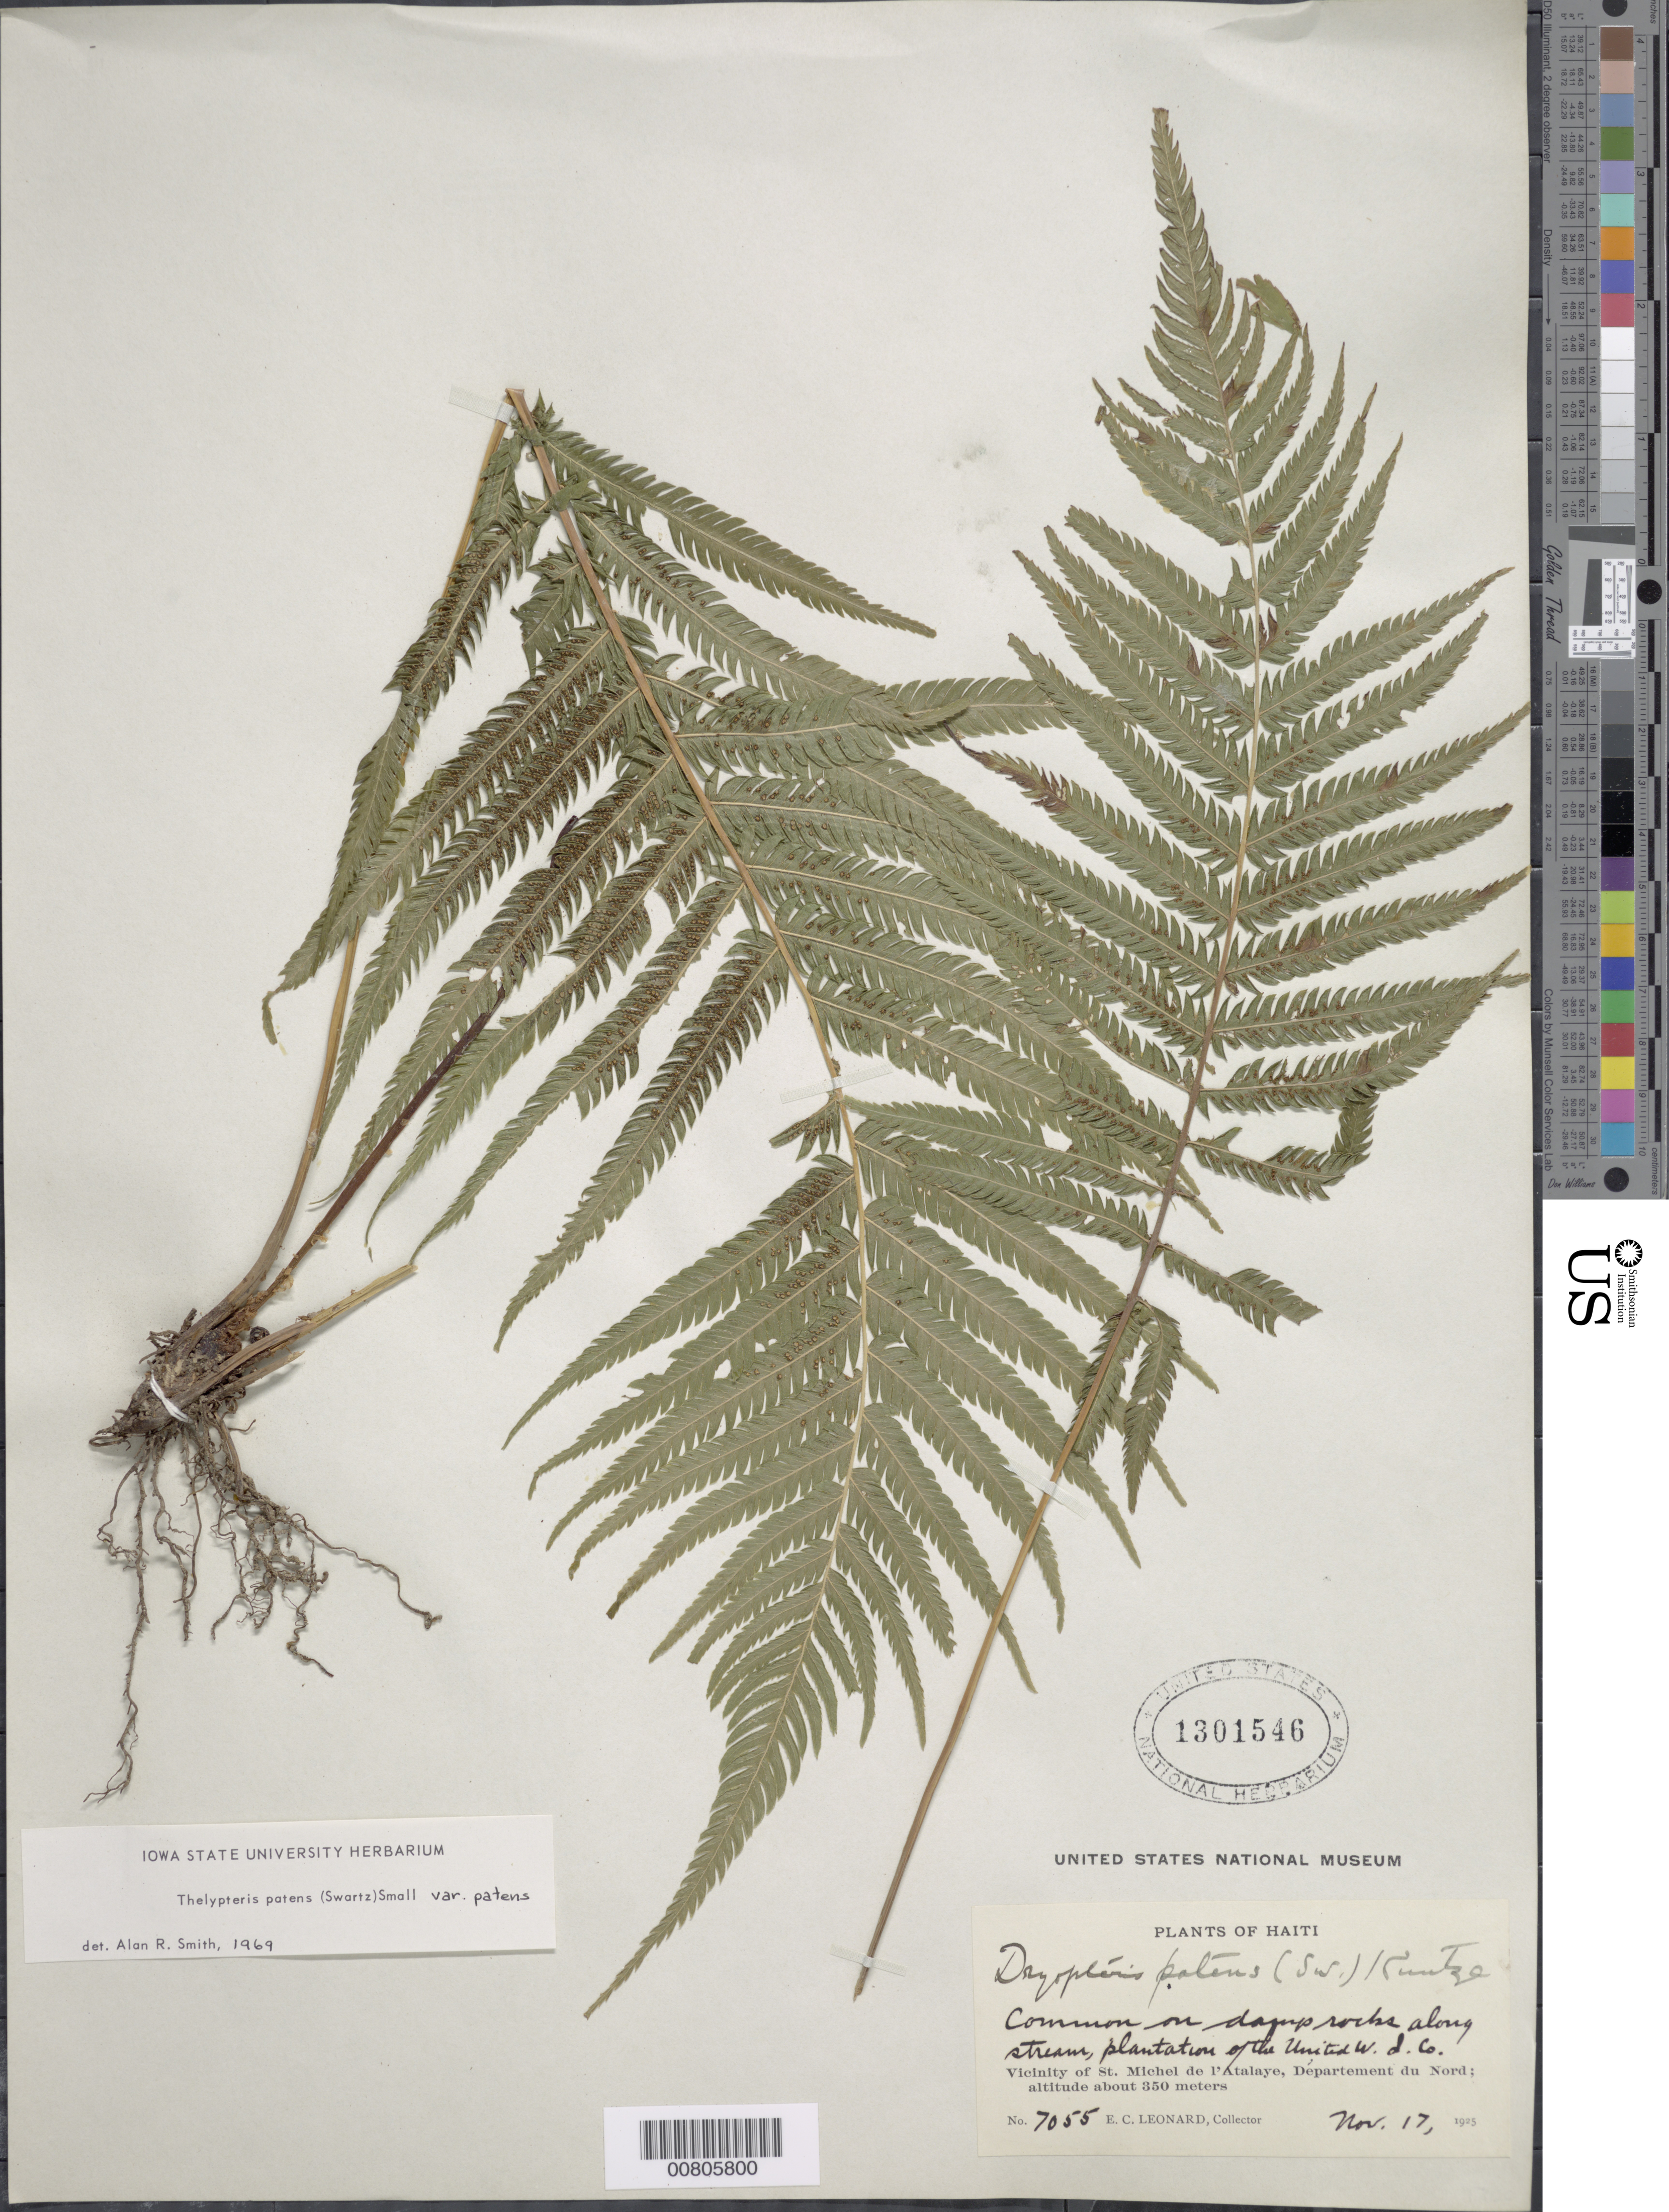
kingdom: Plantae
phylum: Tracheophyta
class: Polypodiopsida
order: Polypodiales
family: Thelypteridaceae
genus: Christella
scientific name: Christella patens var. patens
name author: (Sw.) Holttum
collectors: E. C. Leonard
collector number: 7055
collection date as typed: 17 Nov 1925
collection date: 1925-11-17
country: Haiti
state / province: Nord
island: Hispaniola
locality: Ste. Michel de l'Atalaye vicinity, United W.I. Co. plantation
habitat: Damp rocks along stream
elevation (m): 350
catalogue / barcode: US 1301546